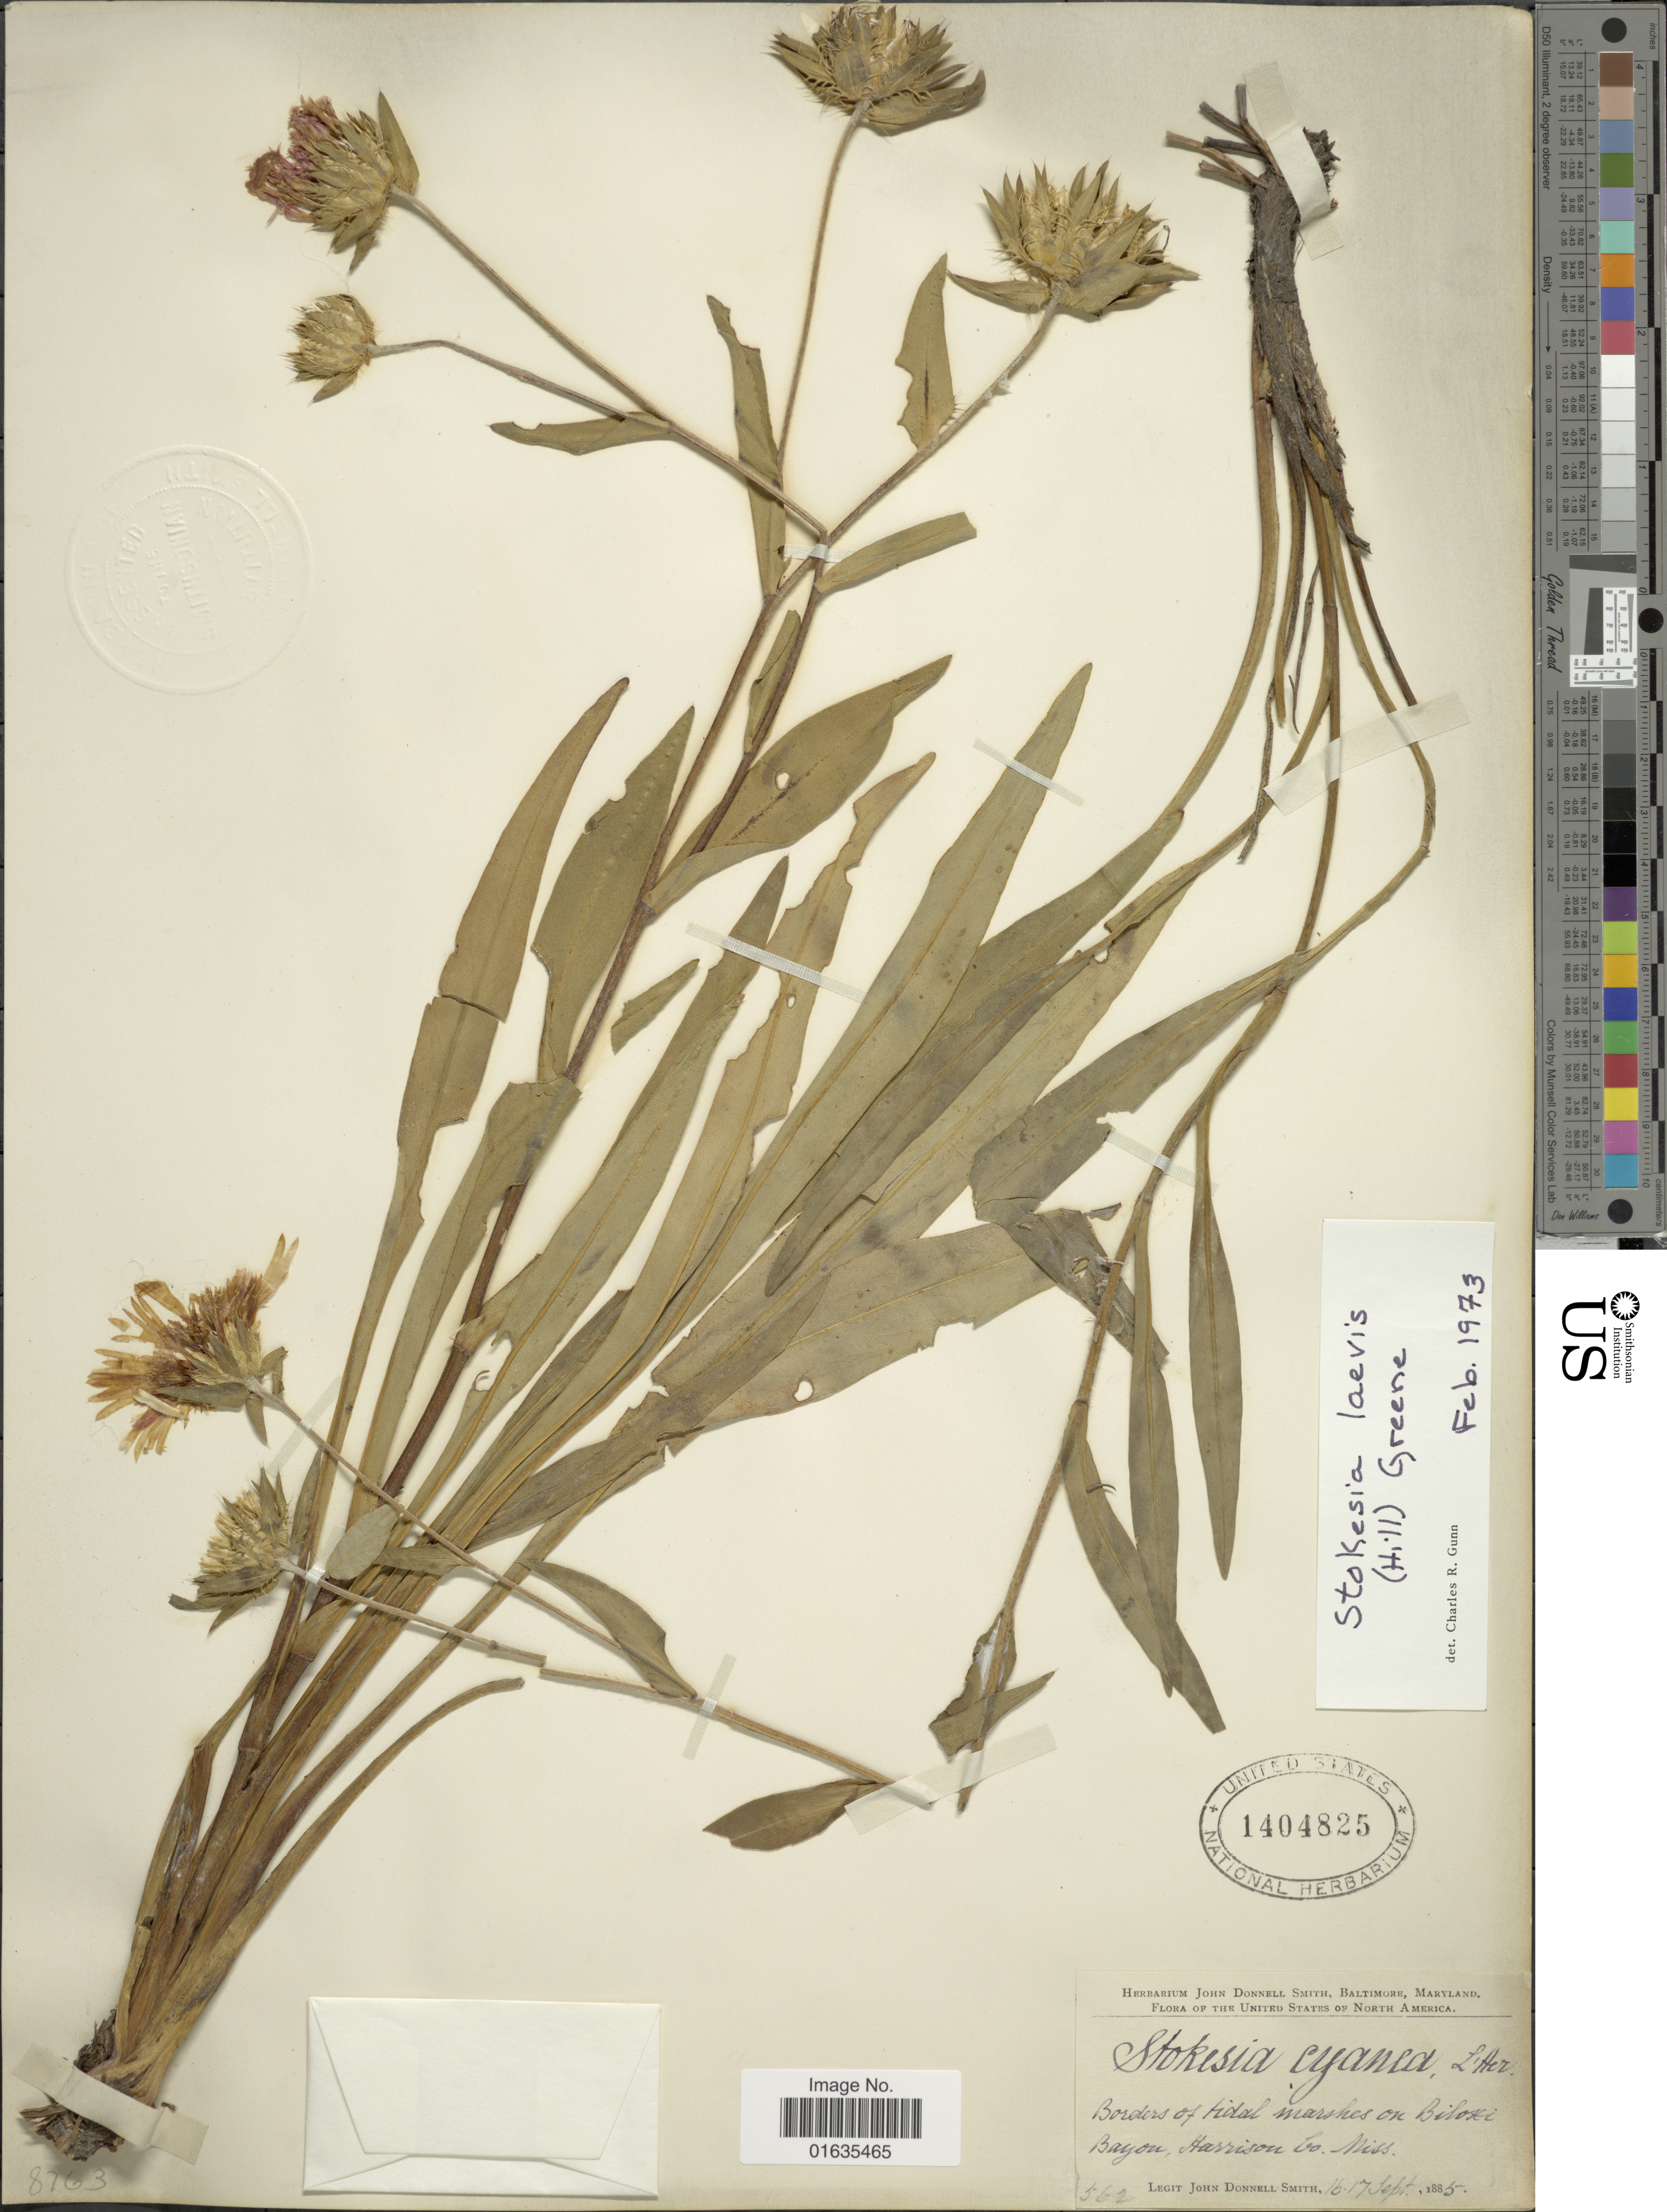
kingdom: Plantae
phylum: Tracheophyta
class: Magnoliopsida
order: Asterales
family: Asteraceae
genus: Stokesia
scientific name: Stokesia laevis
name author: (Hill) Greene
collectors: J. Donnell Smith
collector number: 562*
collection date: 1885-09-16/1885-09-17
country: United States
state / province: Mississippi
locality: Borders of tidal marshes on Biloxi Bayou, Harrison Co., Miss.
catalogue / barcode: US 1404825